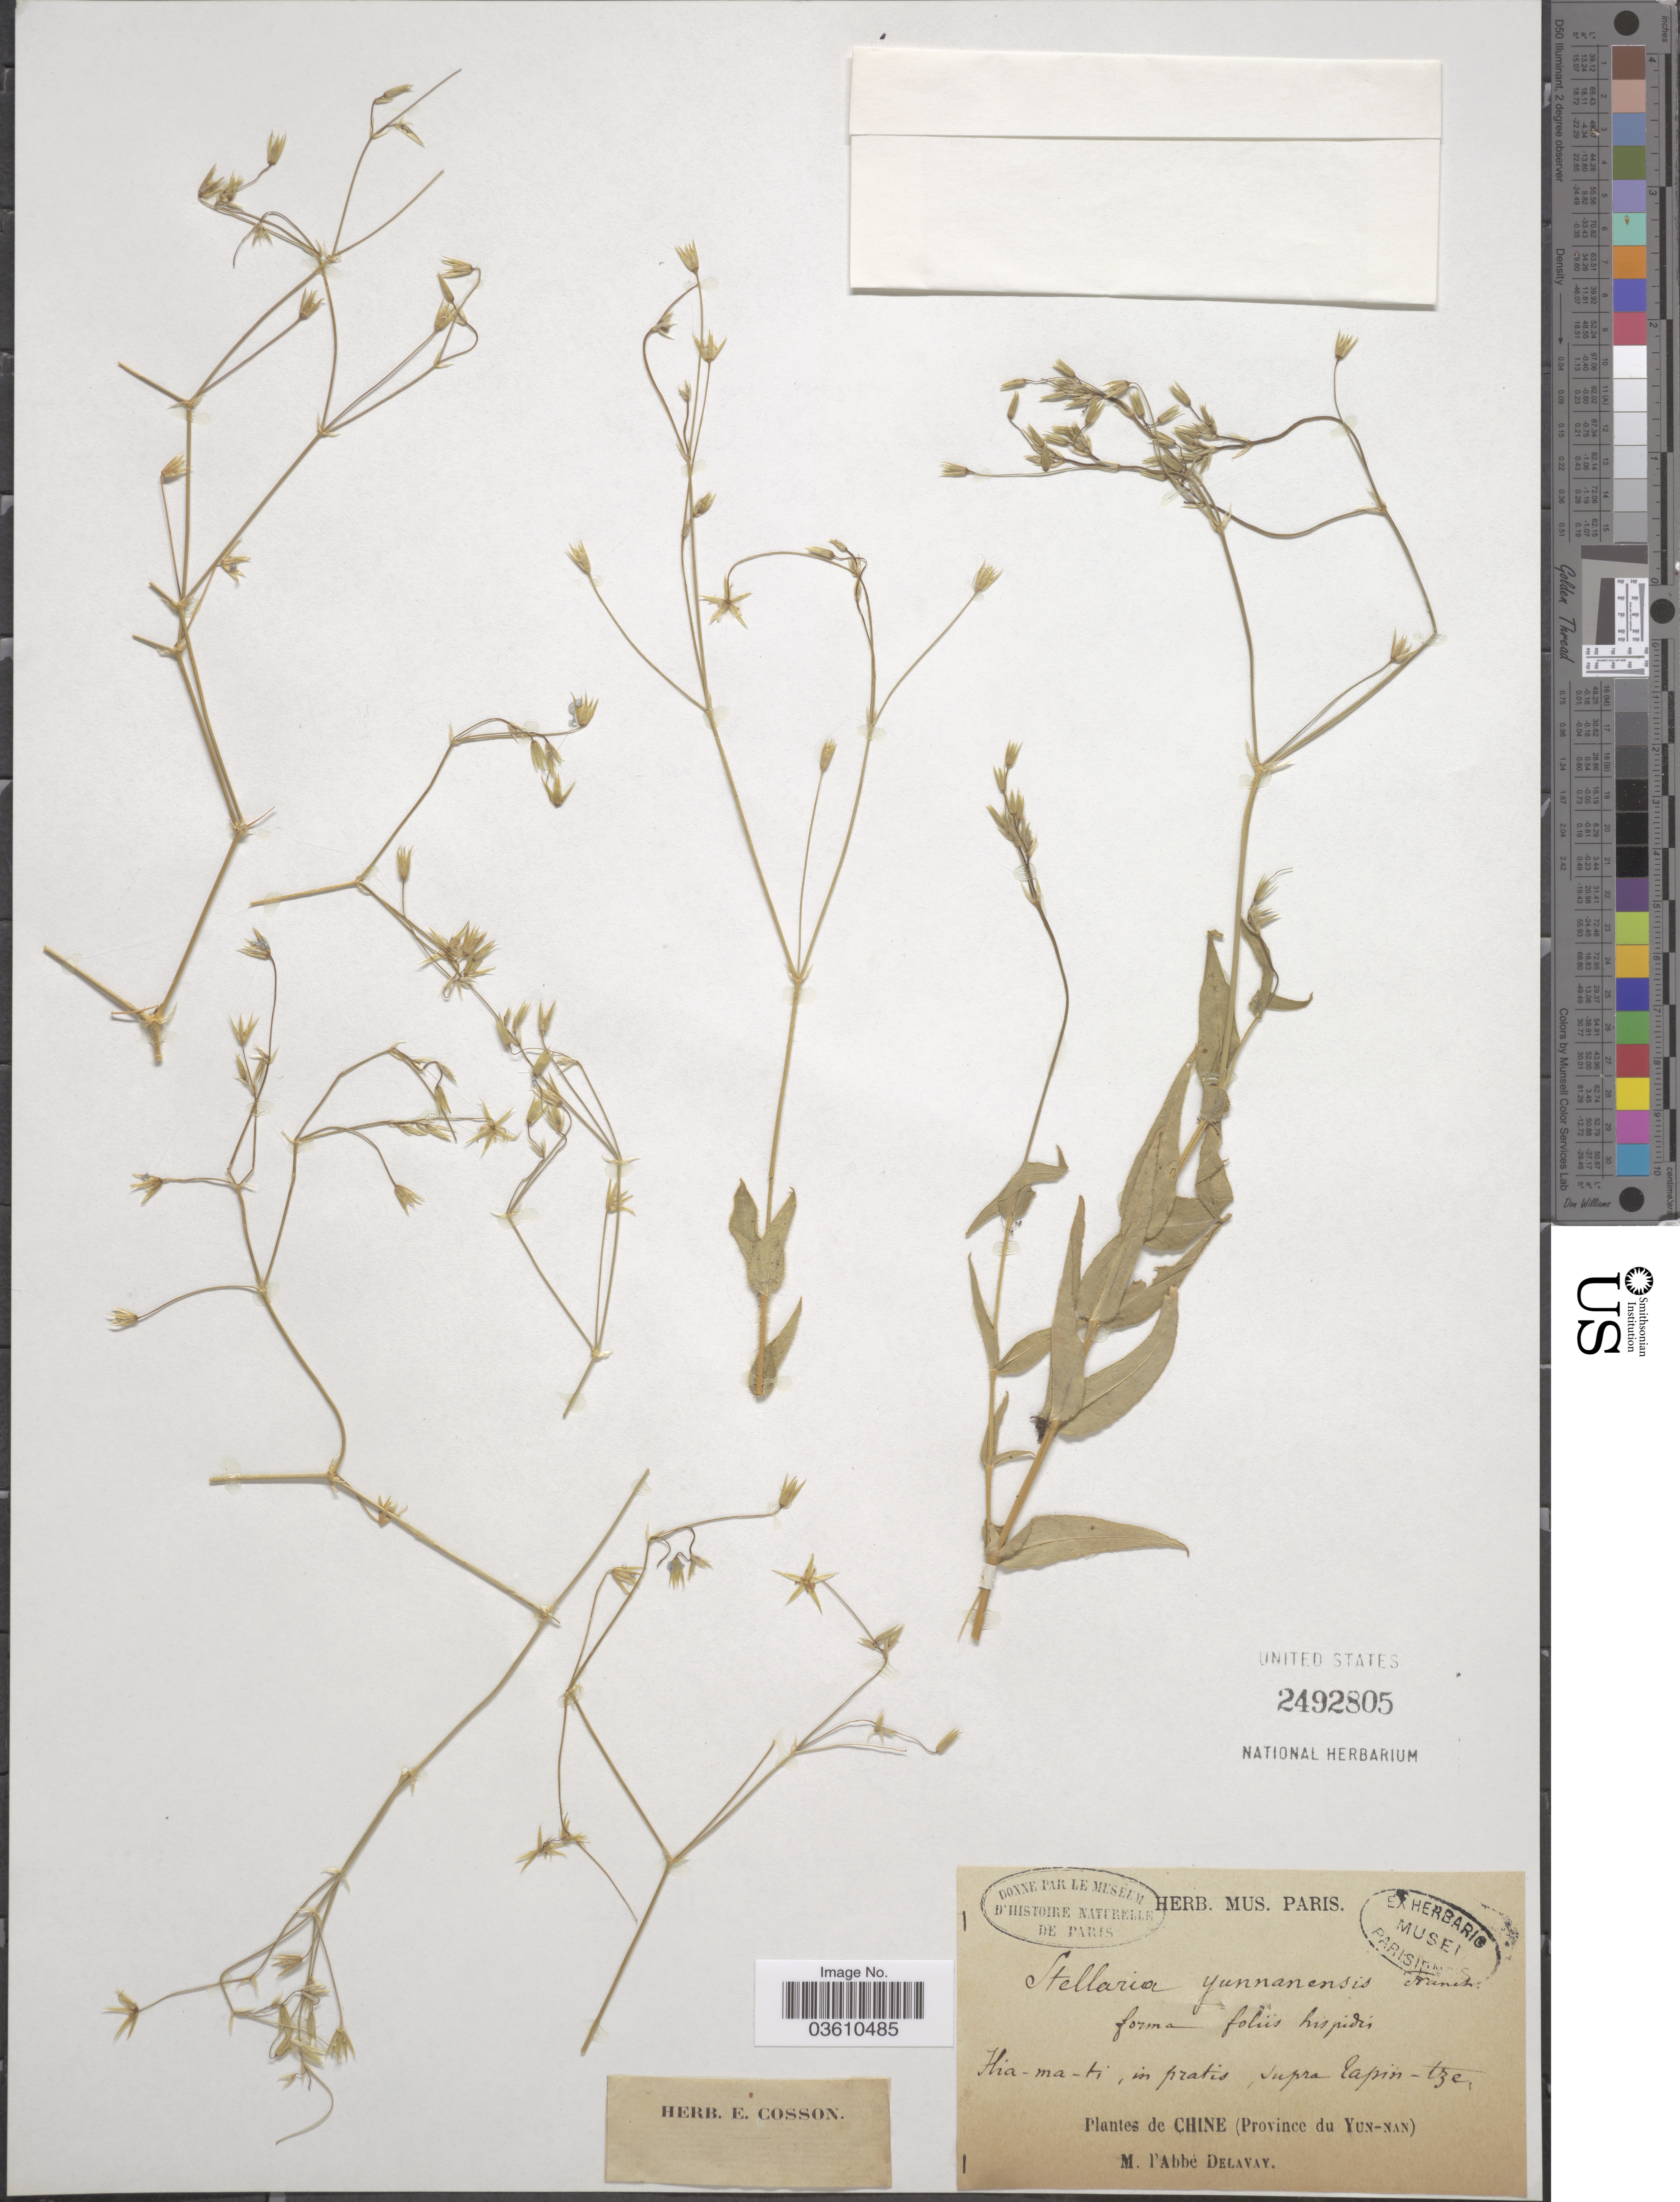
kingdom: Plantae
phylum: Tracheophyta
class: Magnoliopsida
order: Caryophyllales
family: Caryophyllaceae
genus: Stellaria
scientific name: Stellaria yunnanensis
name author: Franch.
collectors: P. Delavay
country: China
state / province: Yunnan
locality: Ilia [interpreted]-ma-ti [unsure placement], in pratis, supra Tapin-tze.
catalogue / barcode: US 2492805